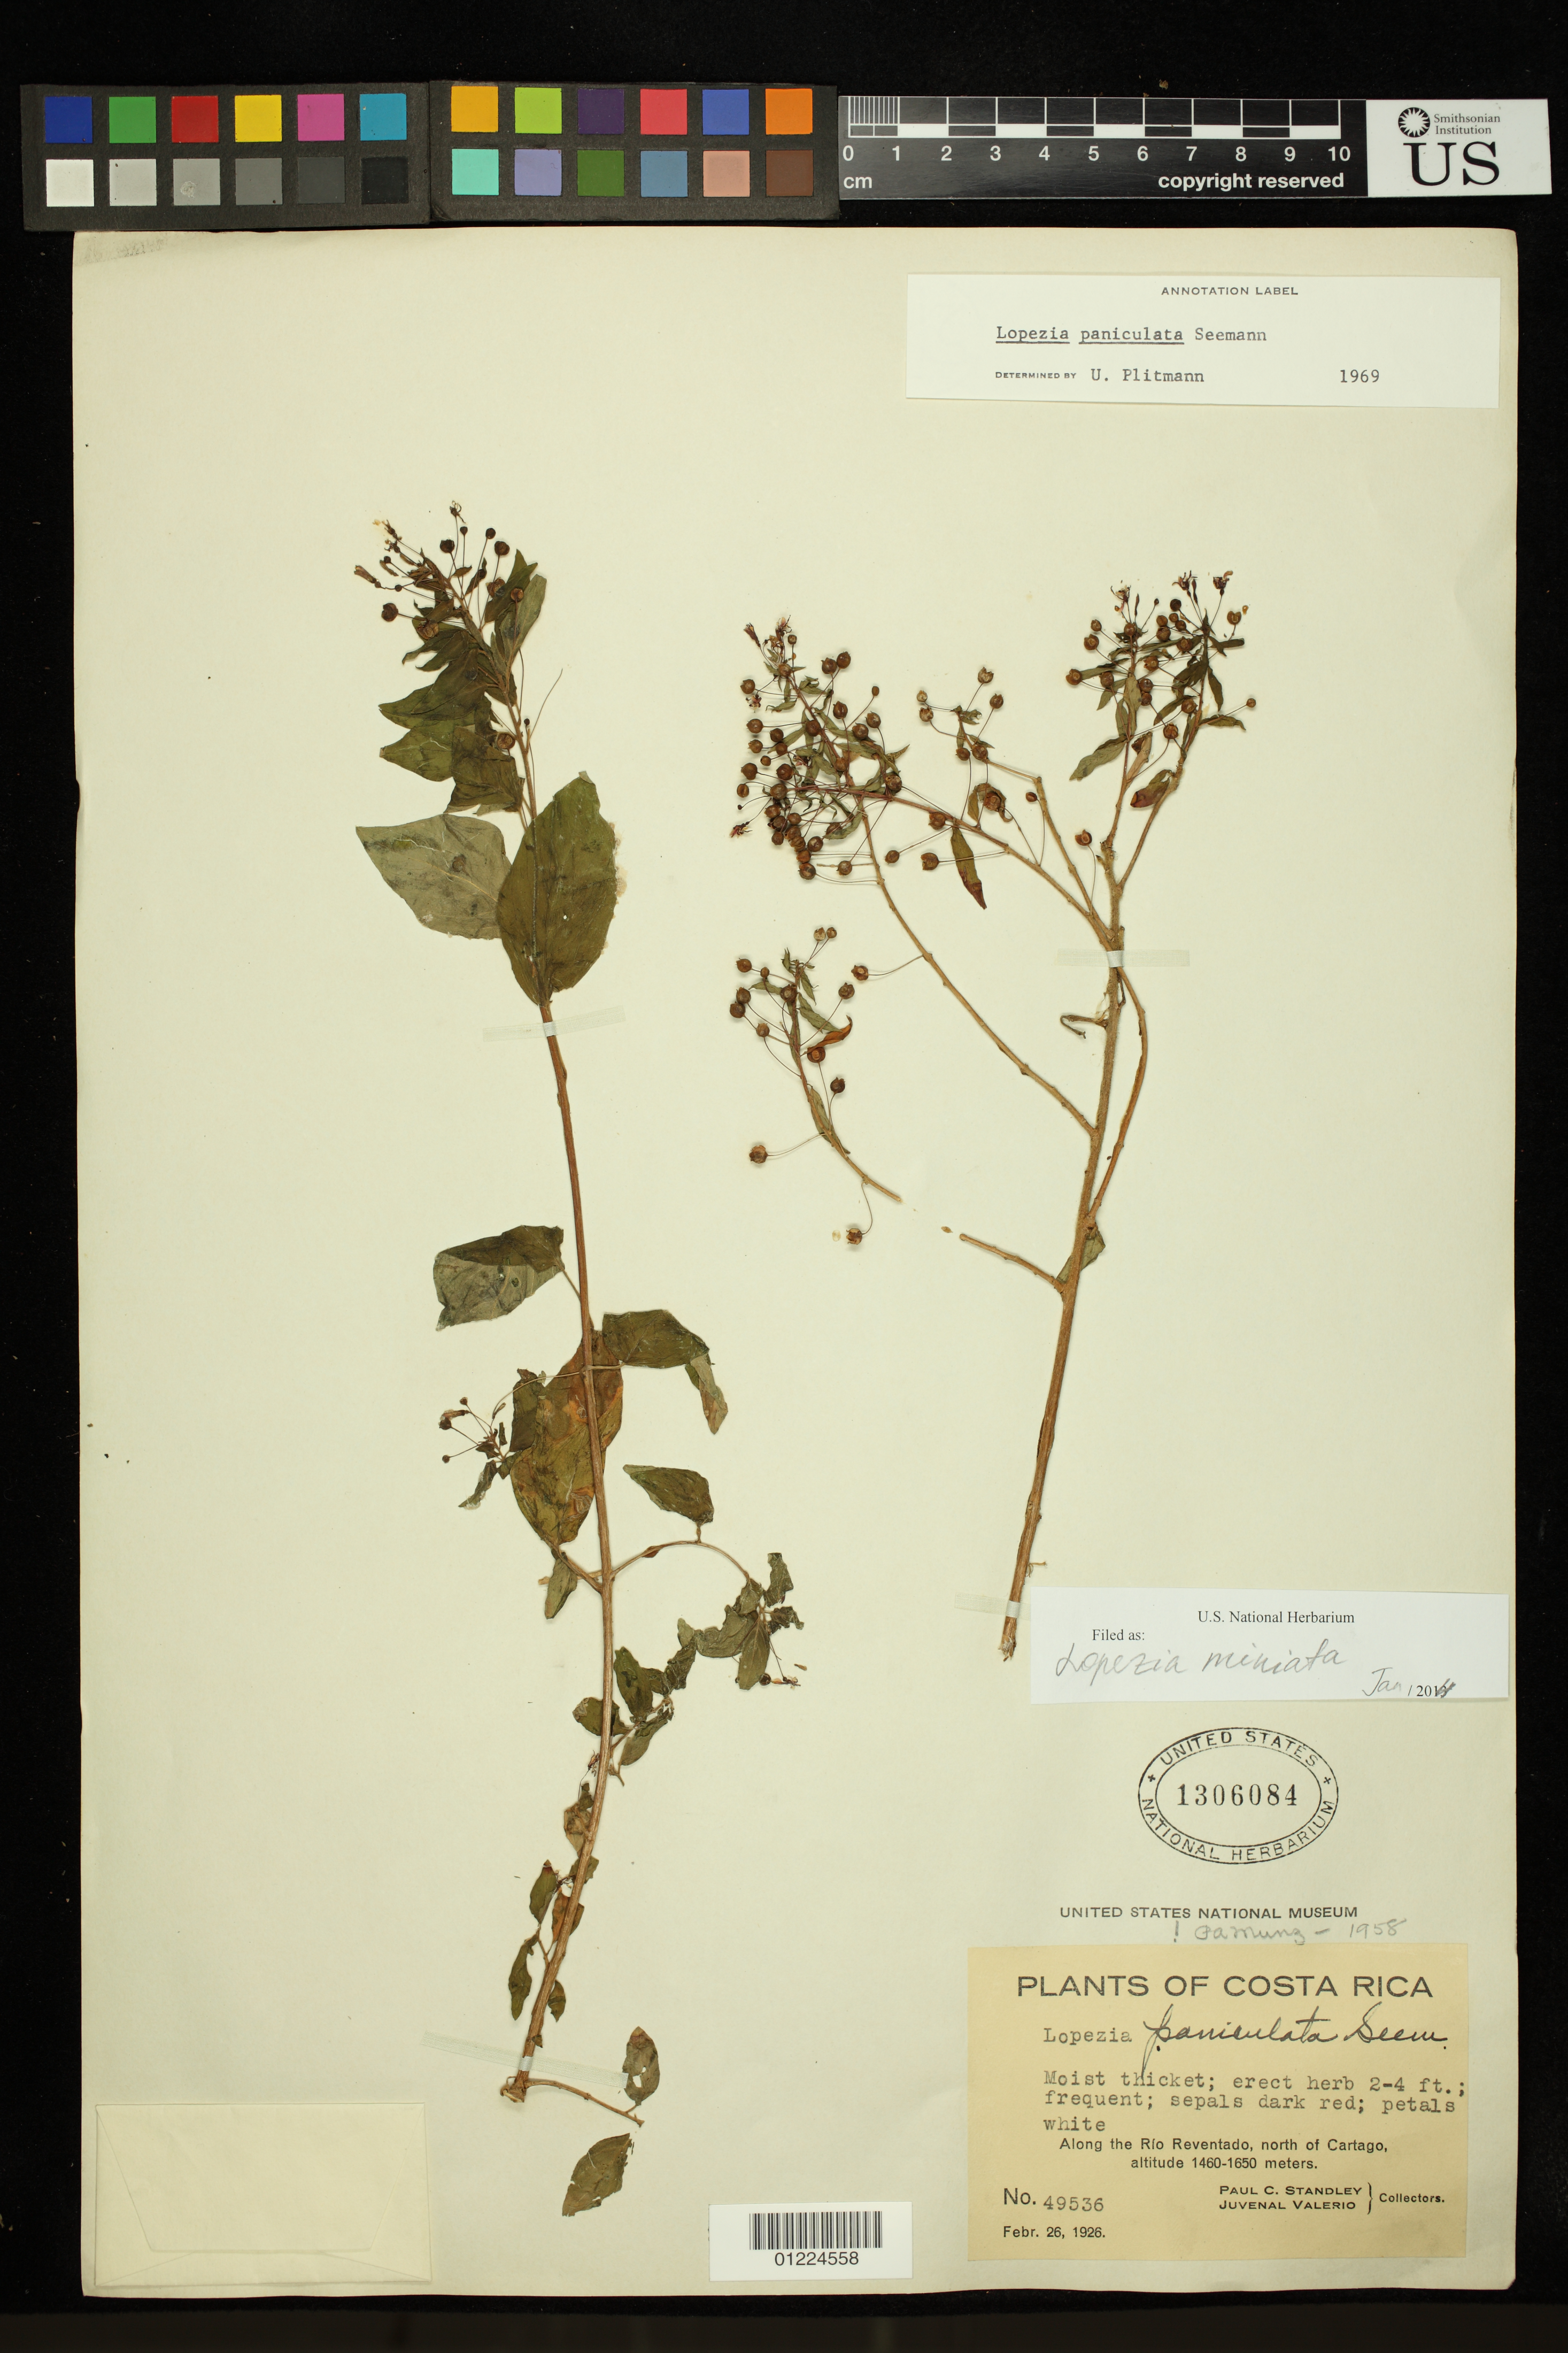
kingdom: Plantae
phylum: Tracheophyta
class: Magnoliopsida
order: Myrtales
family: Onagraceae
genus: Lopezia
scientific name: Lopezia miniata subsp. paniculata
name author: (Seem.) Plitmann et al.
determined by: Wagner, W. L., (BOT), Smithsonian Institution - National Museum of Natural History (UNITED STATES)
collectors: P. C. Standley & J. Valerio R.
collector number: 49536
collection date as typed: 26 Feb 1926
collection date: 1926-02-26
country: Costa Rica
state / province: Cartago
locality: Along Rio Reventado, N of Cartago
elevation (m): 1460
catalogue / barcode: US 1306084